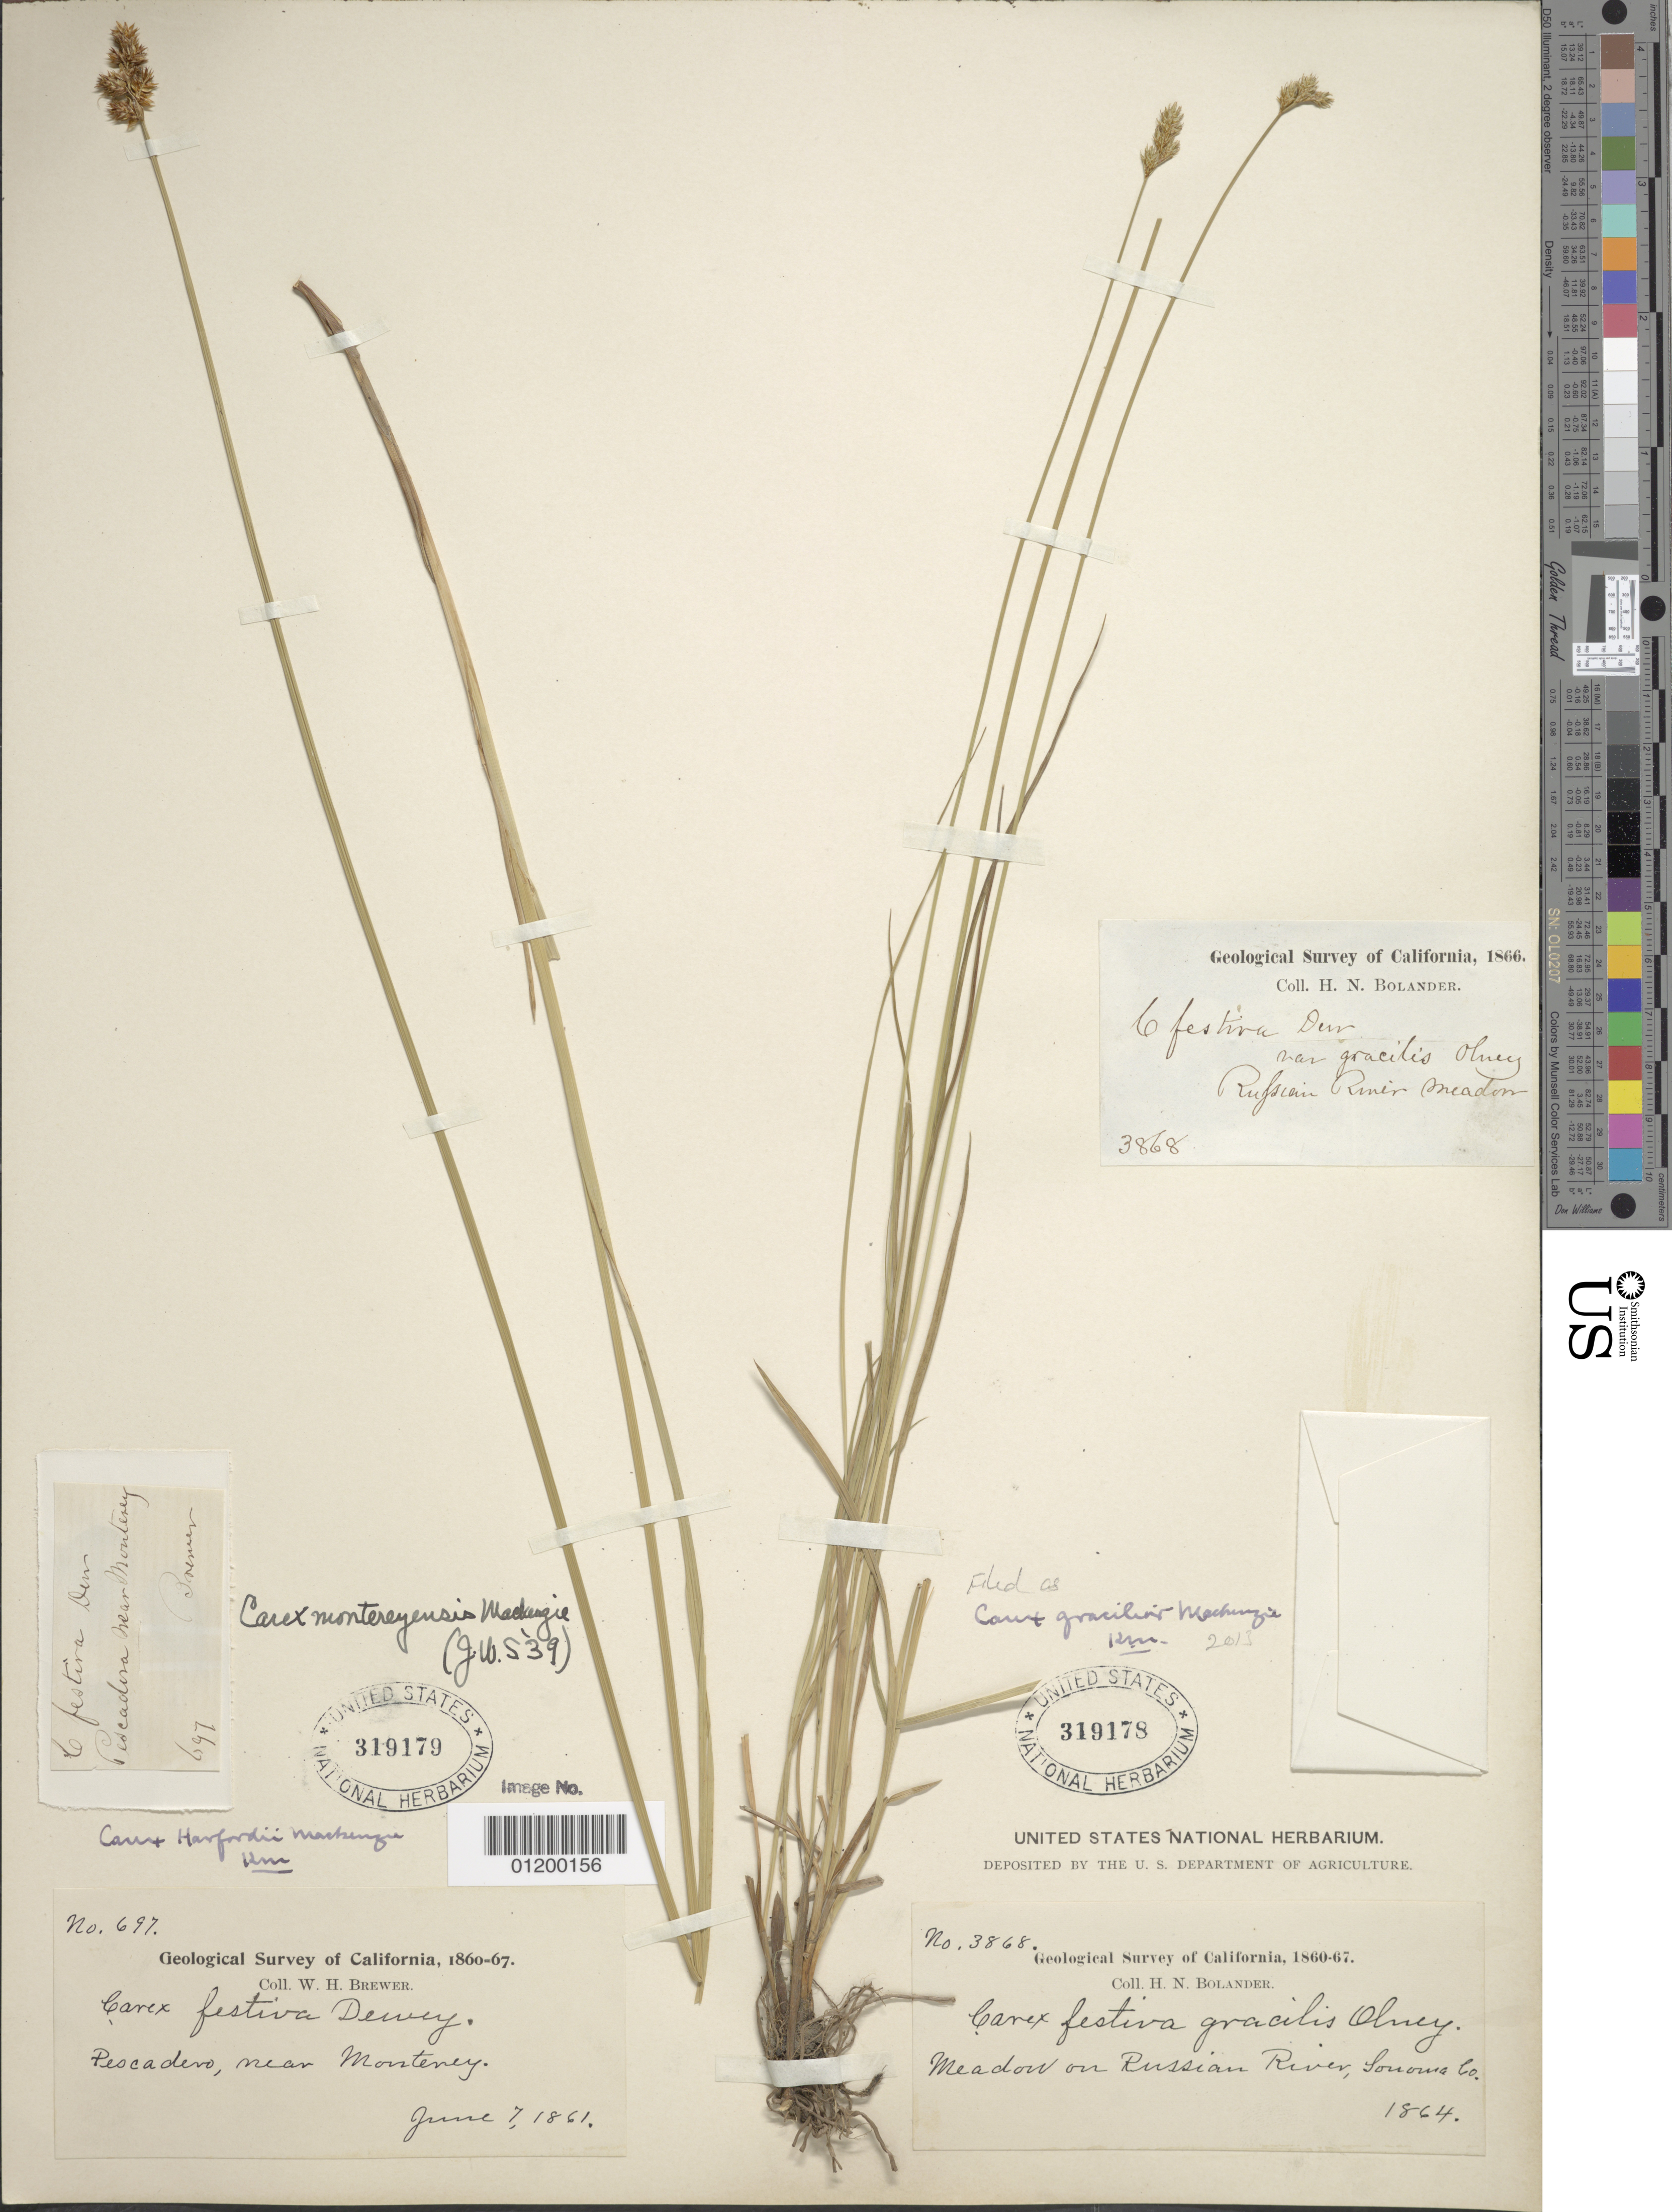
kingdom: Plantae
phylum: Tracheophyta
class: Liliopsida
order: Poales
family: Cyperaceae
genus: Carex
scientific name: Carex gracilior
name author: Mack.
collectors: W. H. Brewer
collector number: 697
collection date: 1861-06-04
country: United States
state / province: California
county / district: Monterey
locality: Pescadero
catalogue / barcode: US 319179